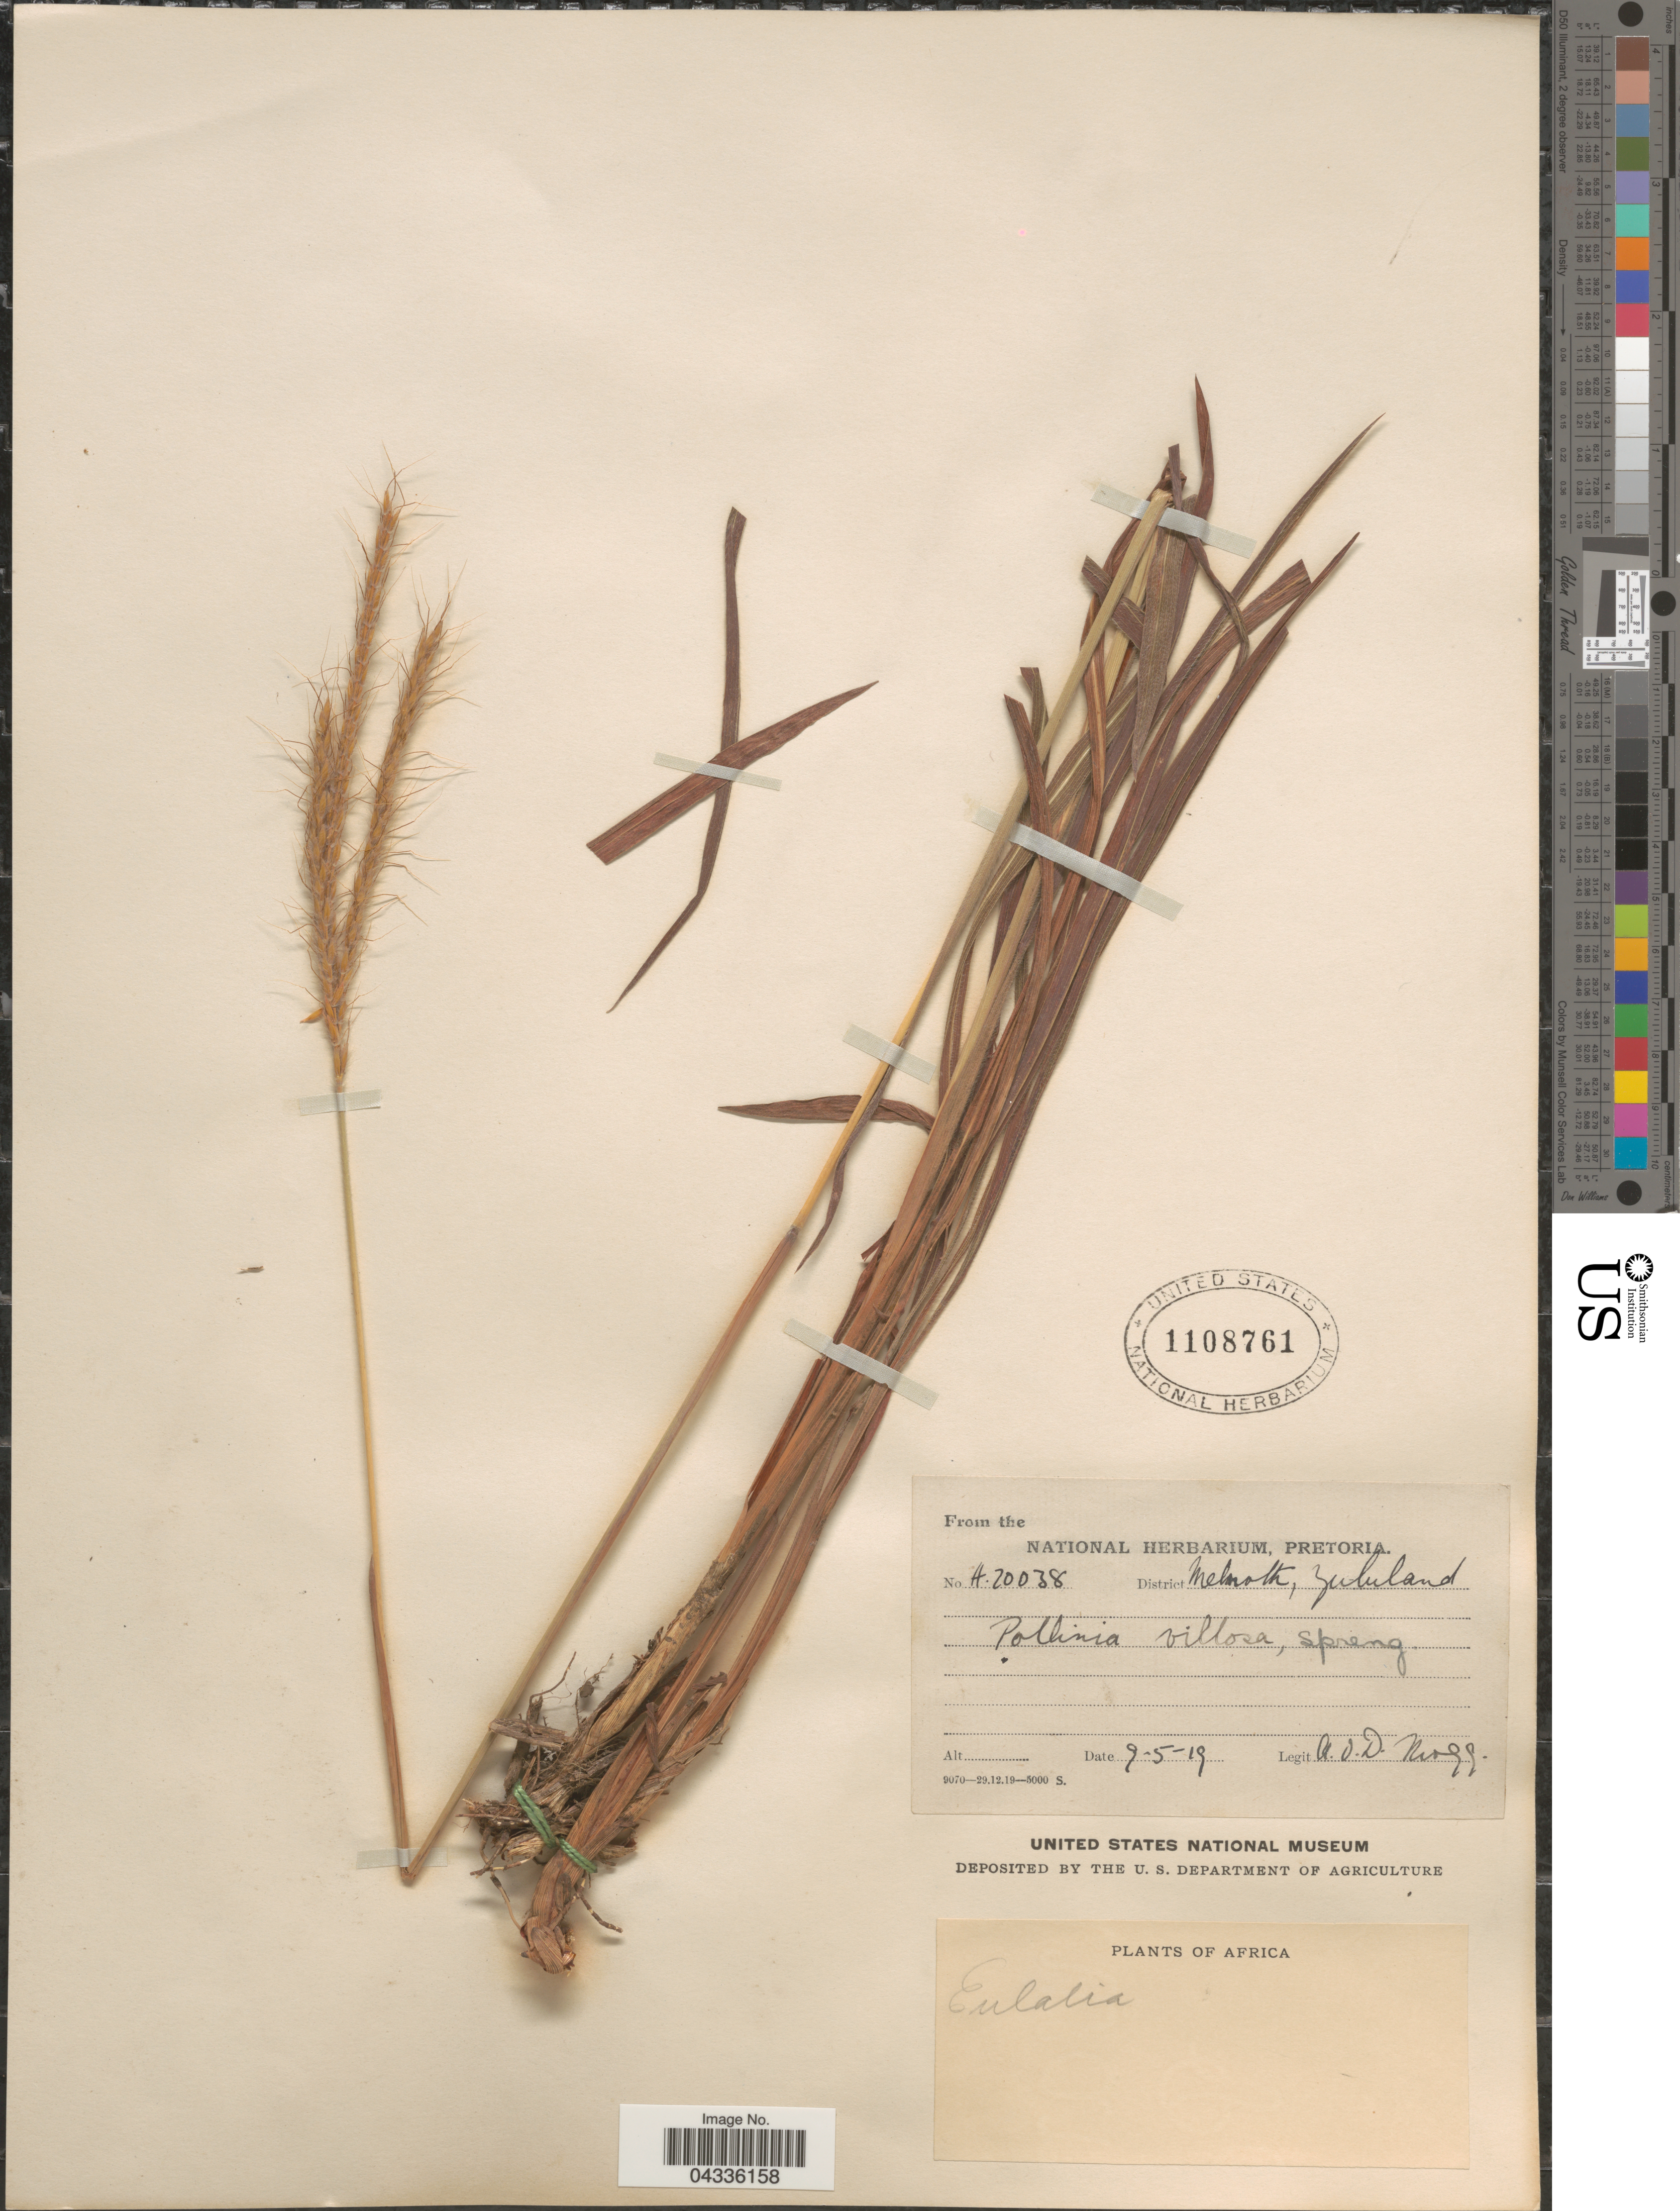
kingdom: Plantae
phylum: Tracheophyta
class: Liliopsida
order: Poales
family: Poaceae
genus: Eulalia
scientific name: Eulalia villosa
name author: (Thunb.) Nees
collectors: A. O. Mogg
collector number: H.20038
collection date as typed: Transcribed d/m/y: 9/5/19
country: South Africa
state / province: KwaZulu-Natal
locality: District Melnorth, Zululand.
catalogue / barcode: US 1108761